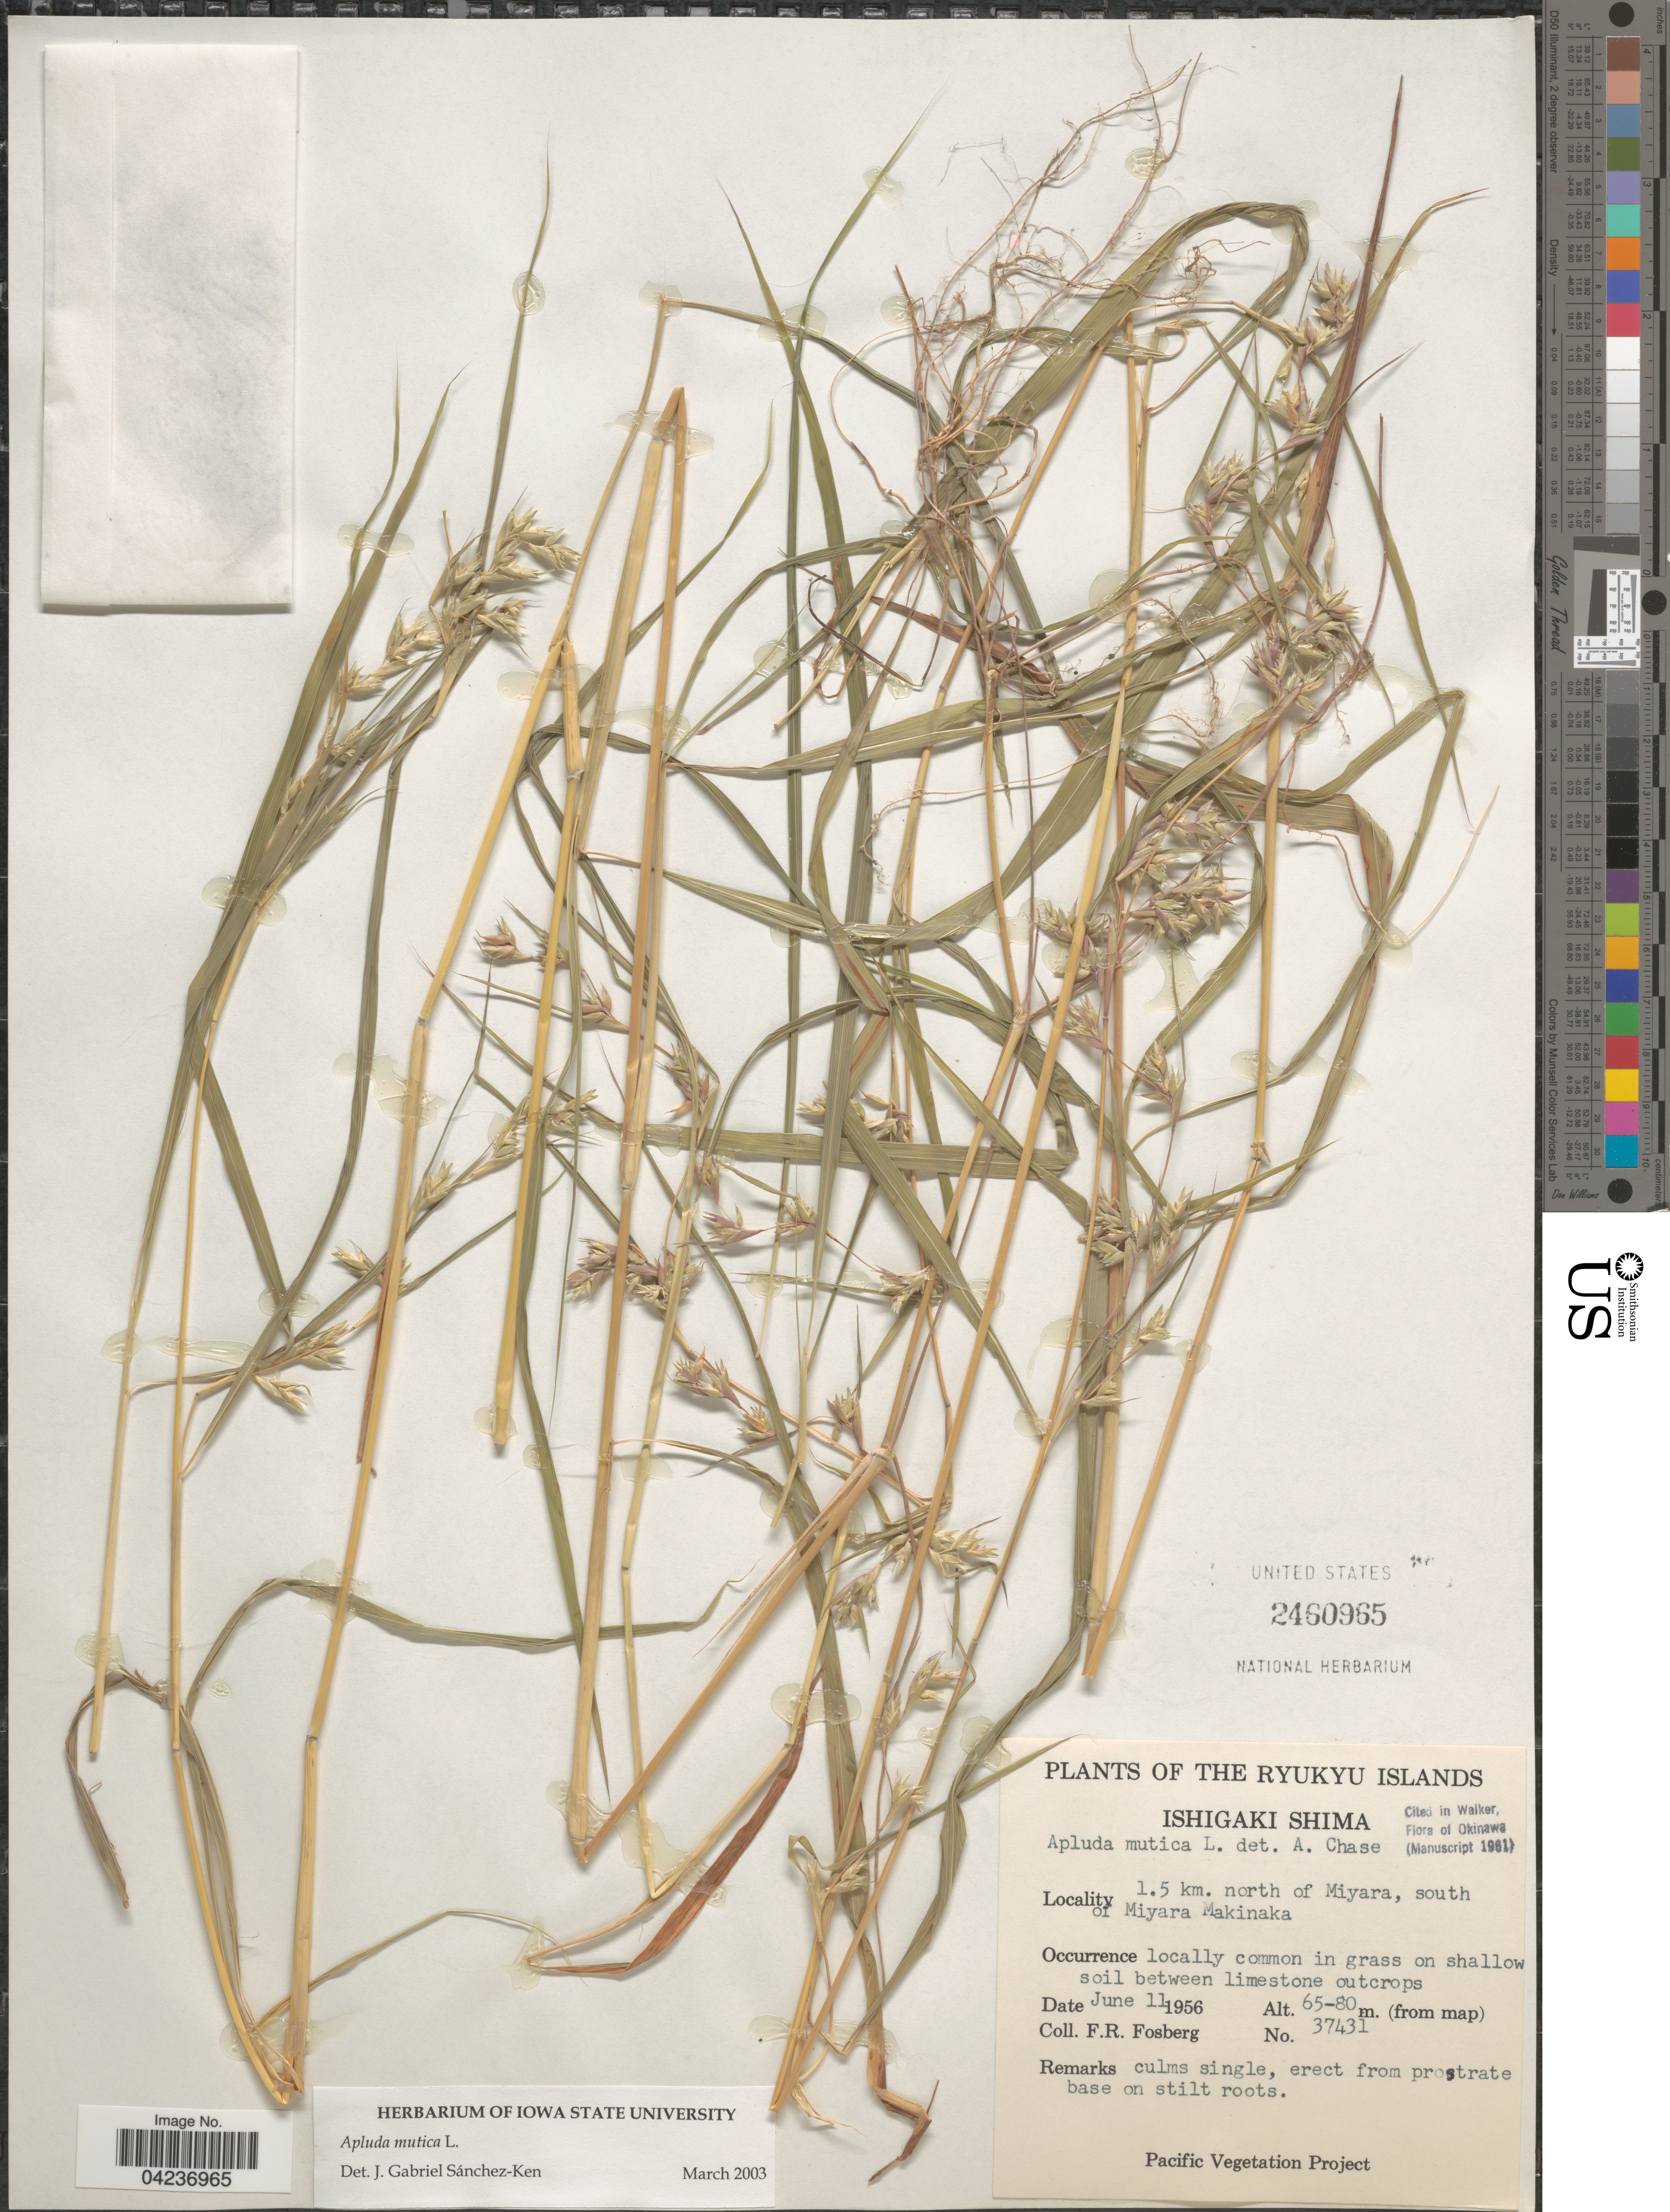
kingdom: Plantae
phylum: Tracheophyta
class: Liliopsida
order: Poales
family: Poaceae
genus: Apluda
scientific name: Apluda mutica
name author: L.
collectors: F. R. Fosberg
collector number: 37431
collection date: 1956-06-11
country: Japan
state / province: Okinawa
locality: Ryukyu Islands. Ishigaki Shima. 1.5 km. north of Miyara, south of Miyara Makinaka.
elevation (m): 65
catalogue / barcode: US 2460965